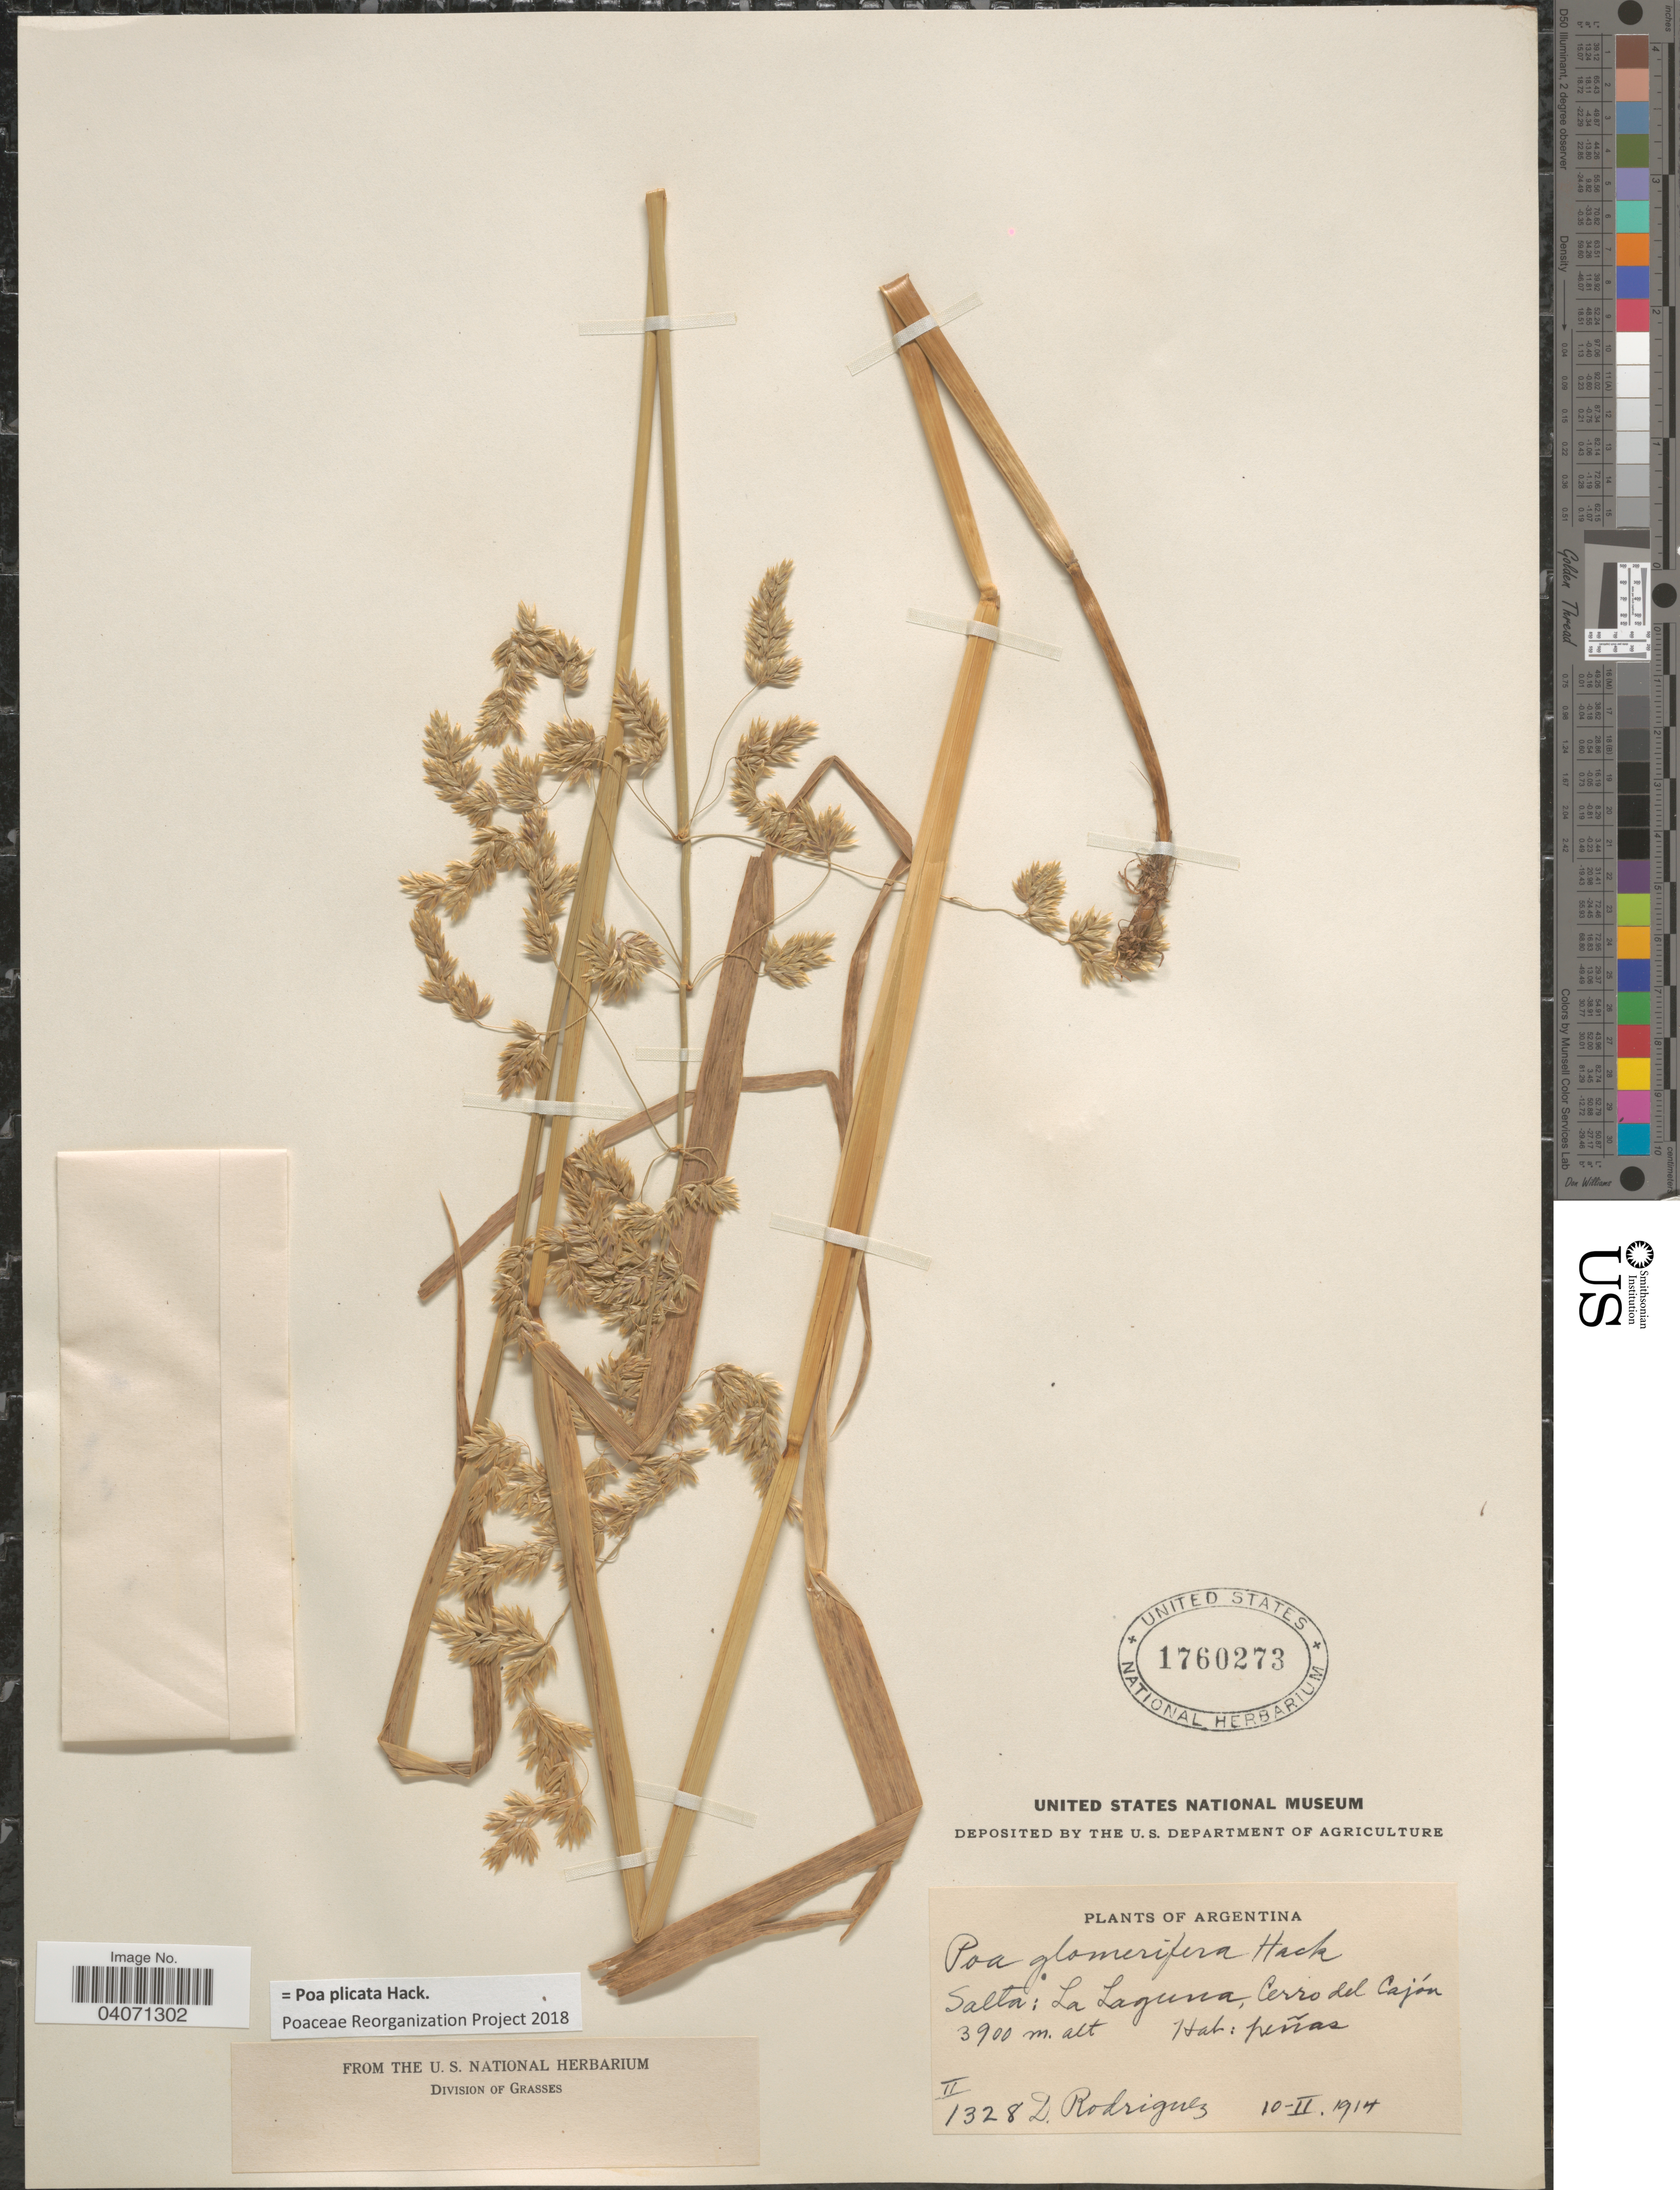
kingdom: Plantae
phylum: Tracheophyta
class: Liliopsida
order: Poales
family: Poaceae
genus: Poa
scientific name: Poa plicata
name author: Hack.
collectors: D. Rodriguez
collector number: II1328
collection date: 1914-02-10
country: Argentina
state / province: Salta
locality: La Laguna, Cerro del Cajón.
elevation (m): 3900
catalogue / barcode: US 1760273